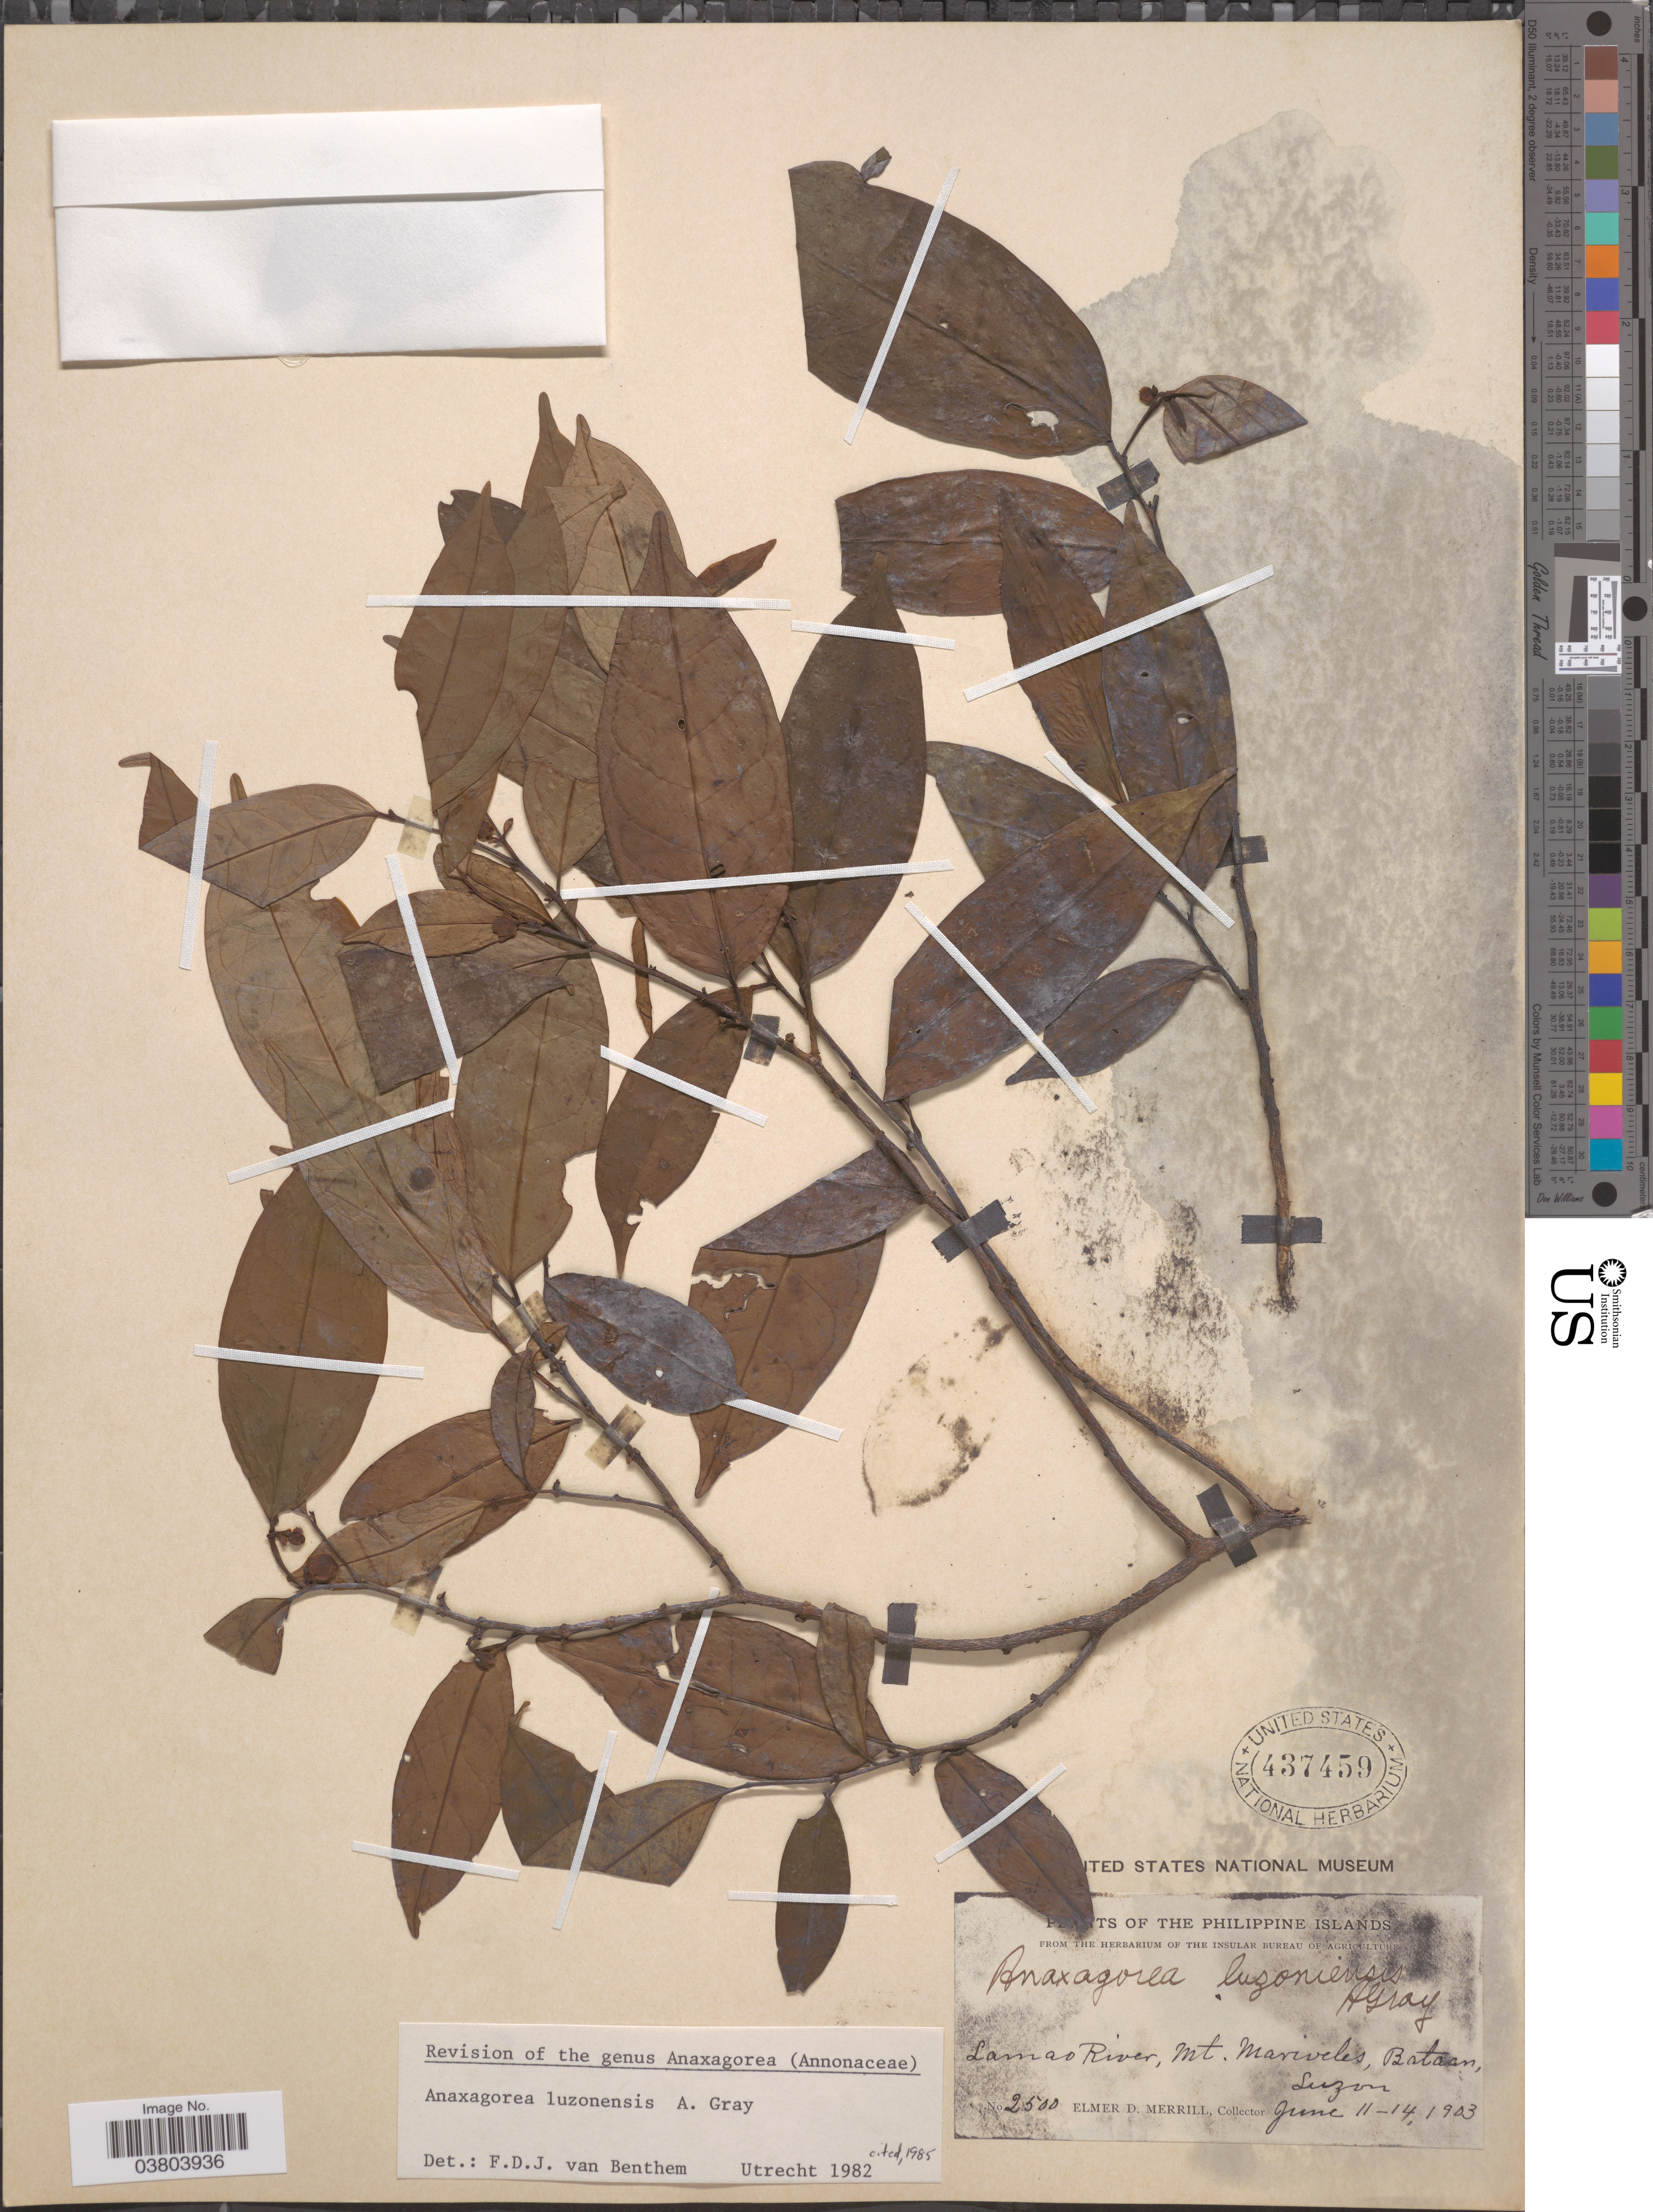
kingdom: Plantae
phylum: Tracheophyta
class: Magnoliopsida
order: Magnoliales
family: Annonaceae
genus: Anaxagorea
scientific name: Anaxagorea luzonensis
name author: A. Gray in Wilkes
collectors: E. D. Merrill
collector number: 2500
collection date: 1903-06-11/1903-06-14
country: Philippines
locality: Philippine Islands. Lamao River, Mt. Mariveles, Bataan, Luzon.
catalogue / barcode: US 437459